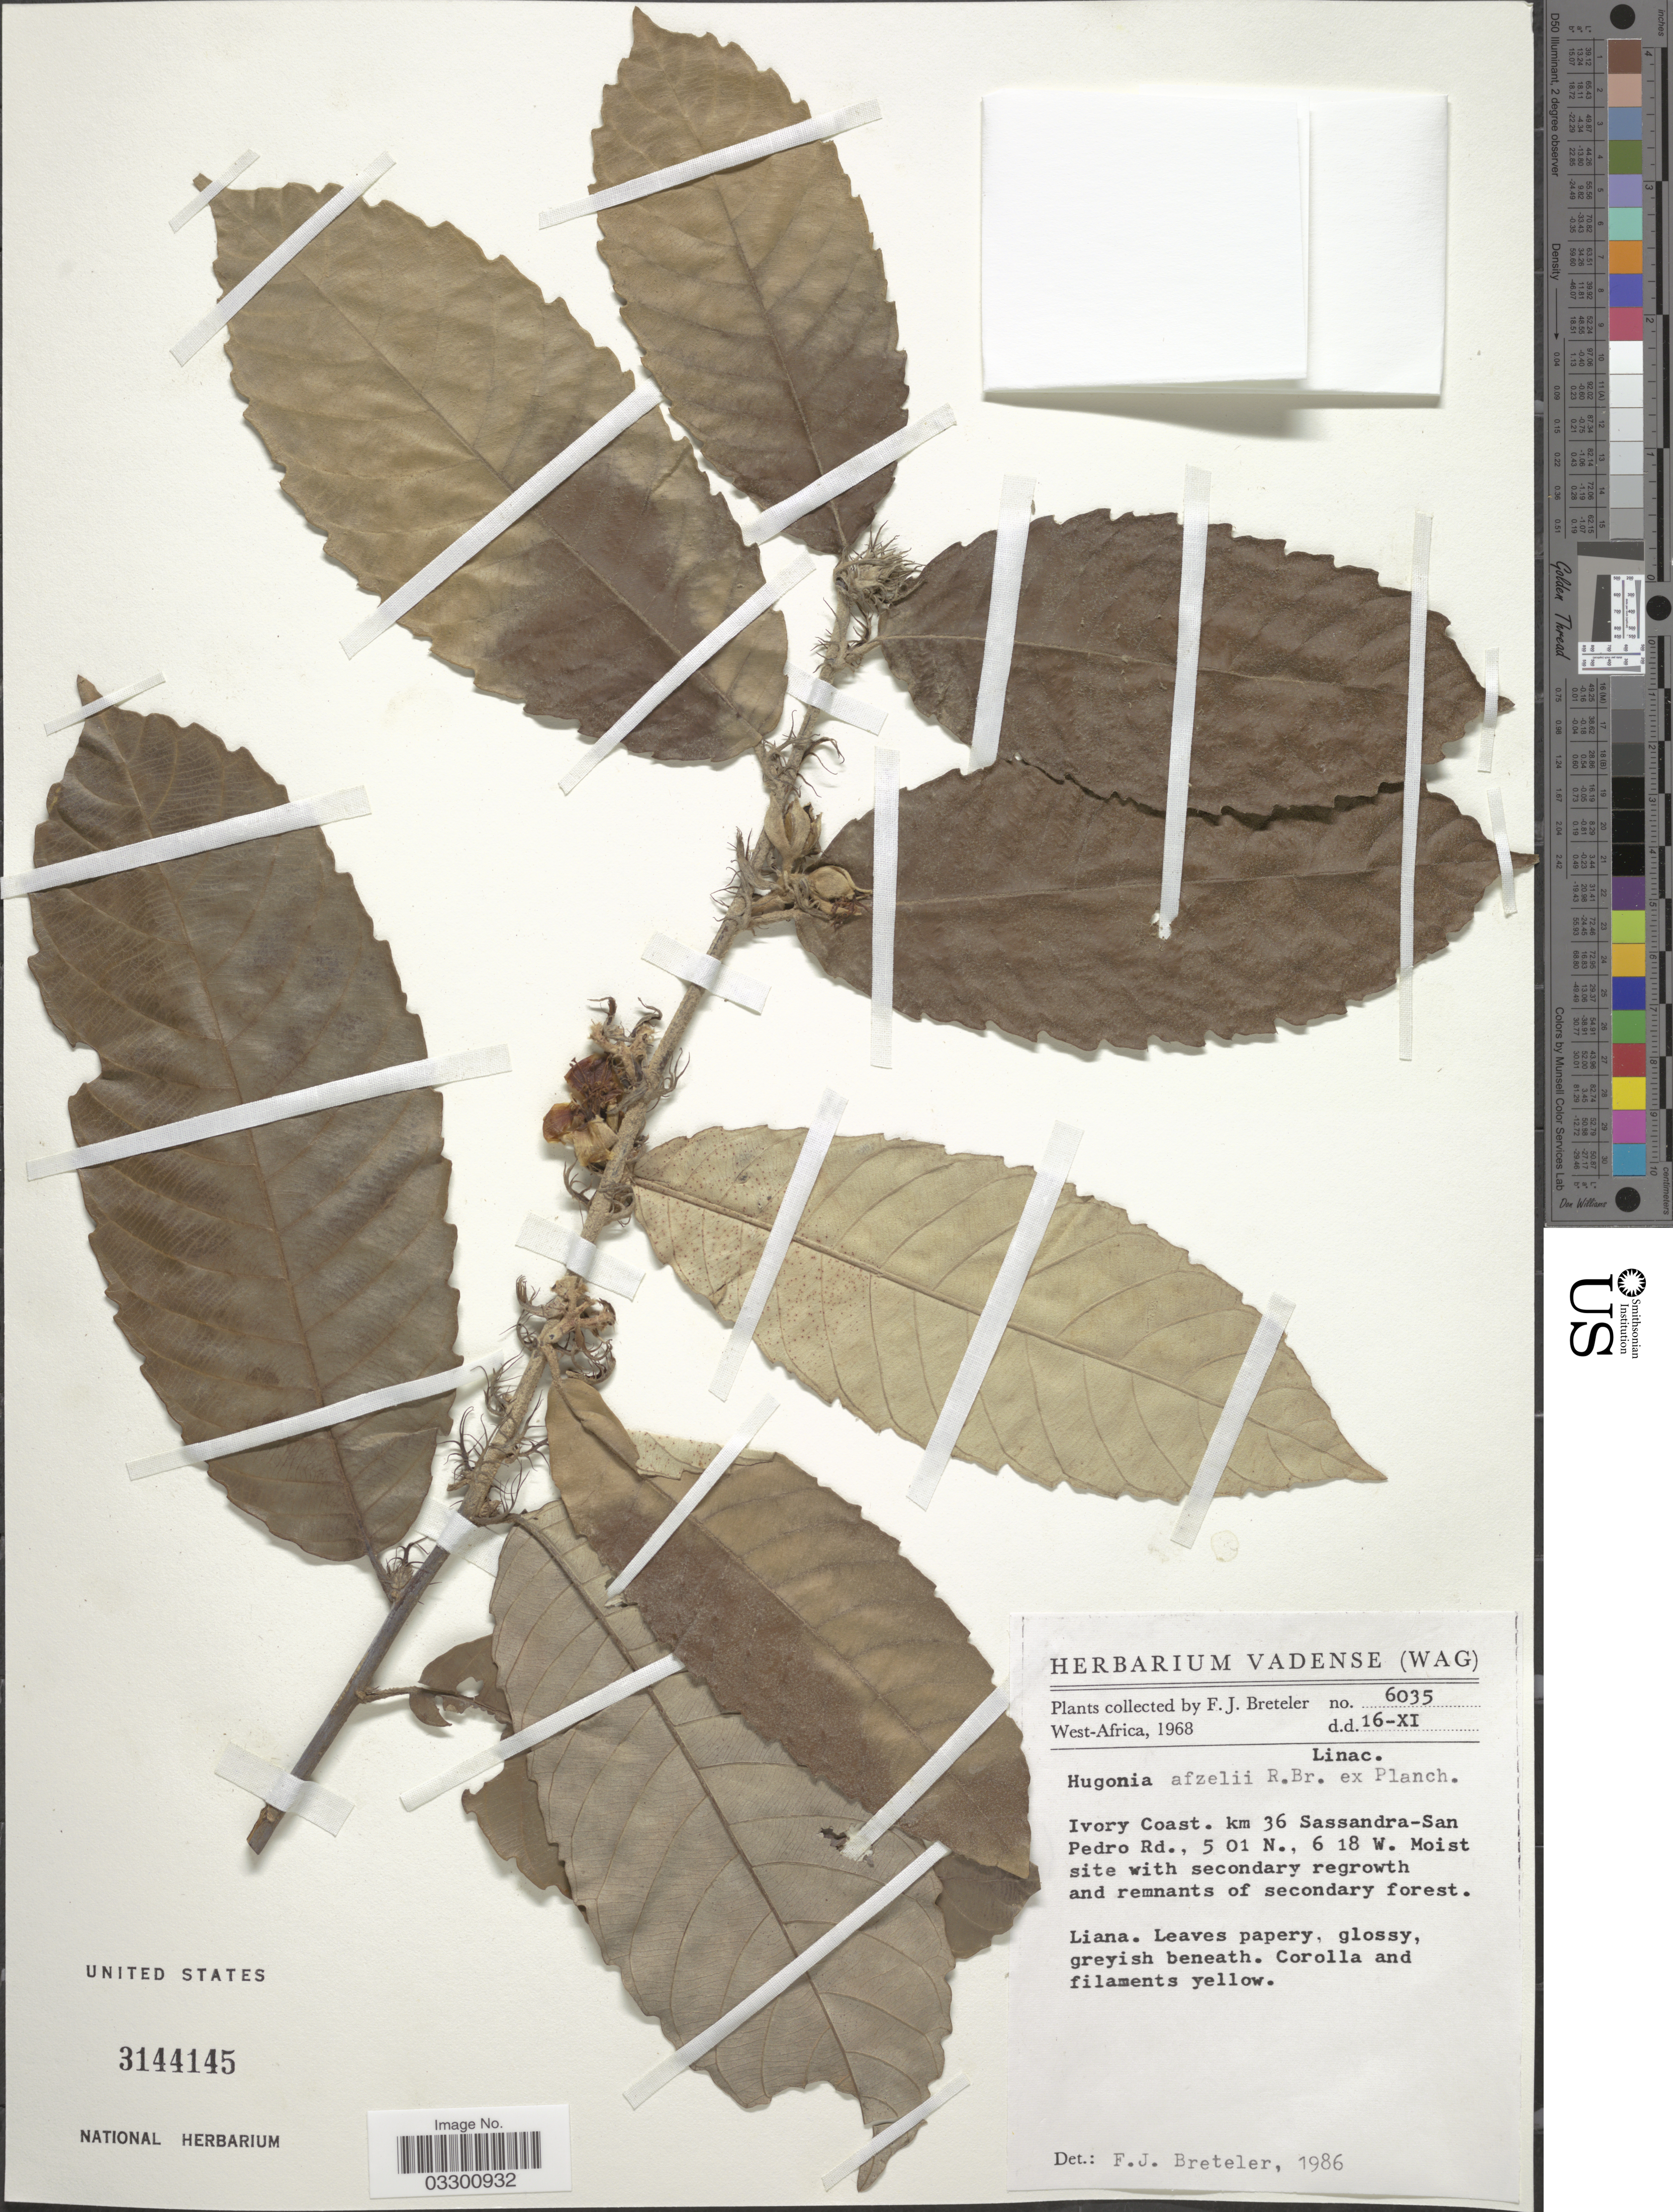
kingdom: Plantae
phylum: Tracheophyta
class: Magnoliopsida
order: Malpighiales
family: Linaceae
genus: Hugonia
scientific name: Hugonia afzelii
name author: R. Br. ex Planch.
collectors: F. J. Breteler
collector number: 6035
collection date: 1968-11-16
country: Ivory Coast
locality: West-Africa. km 36 Sassandra-San Pedro Rd.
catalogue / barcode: US 3144145